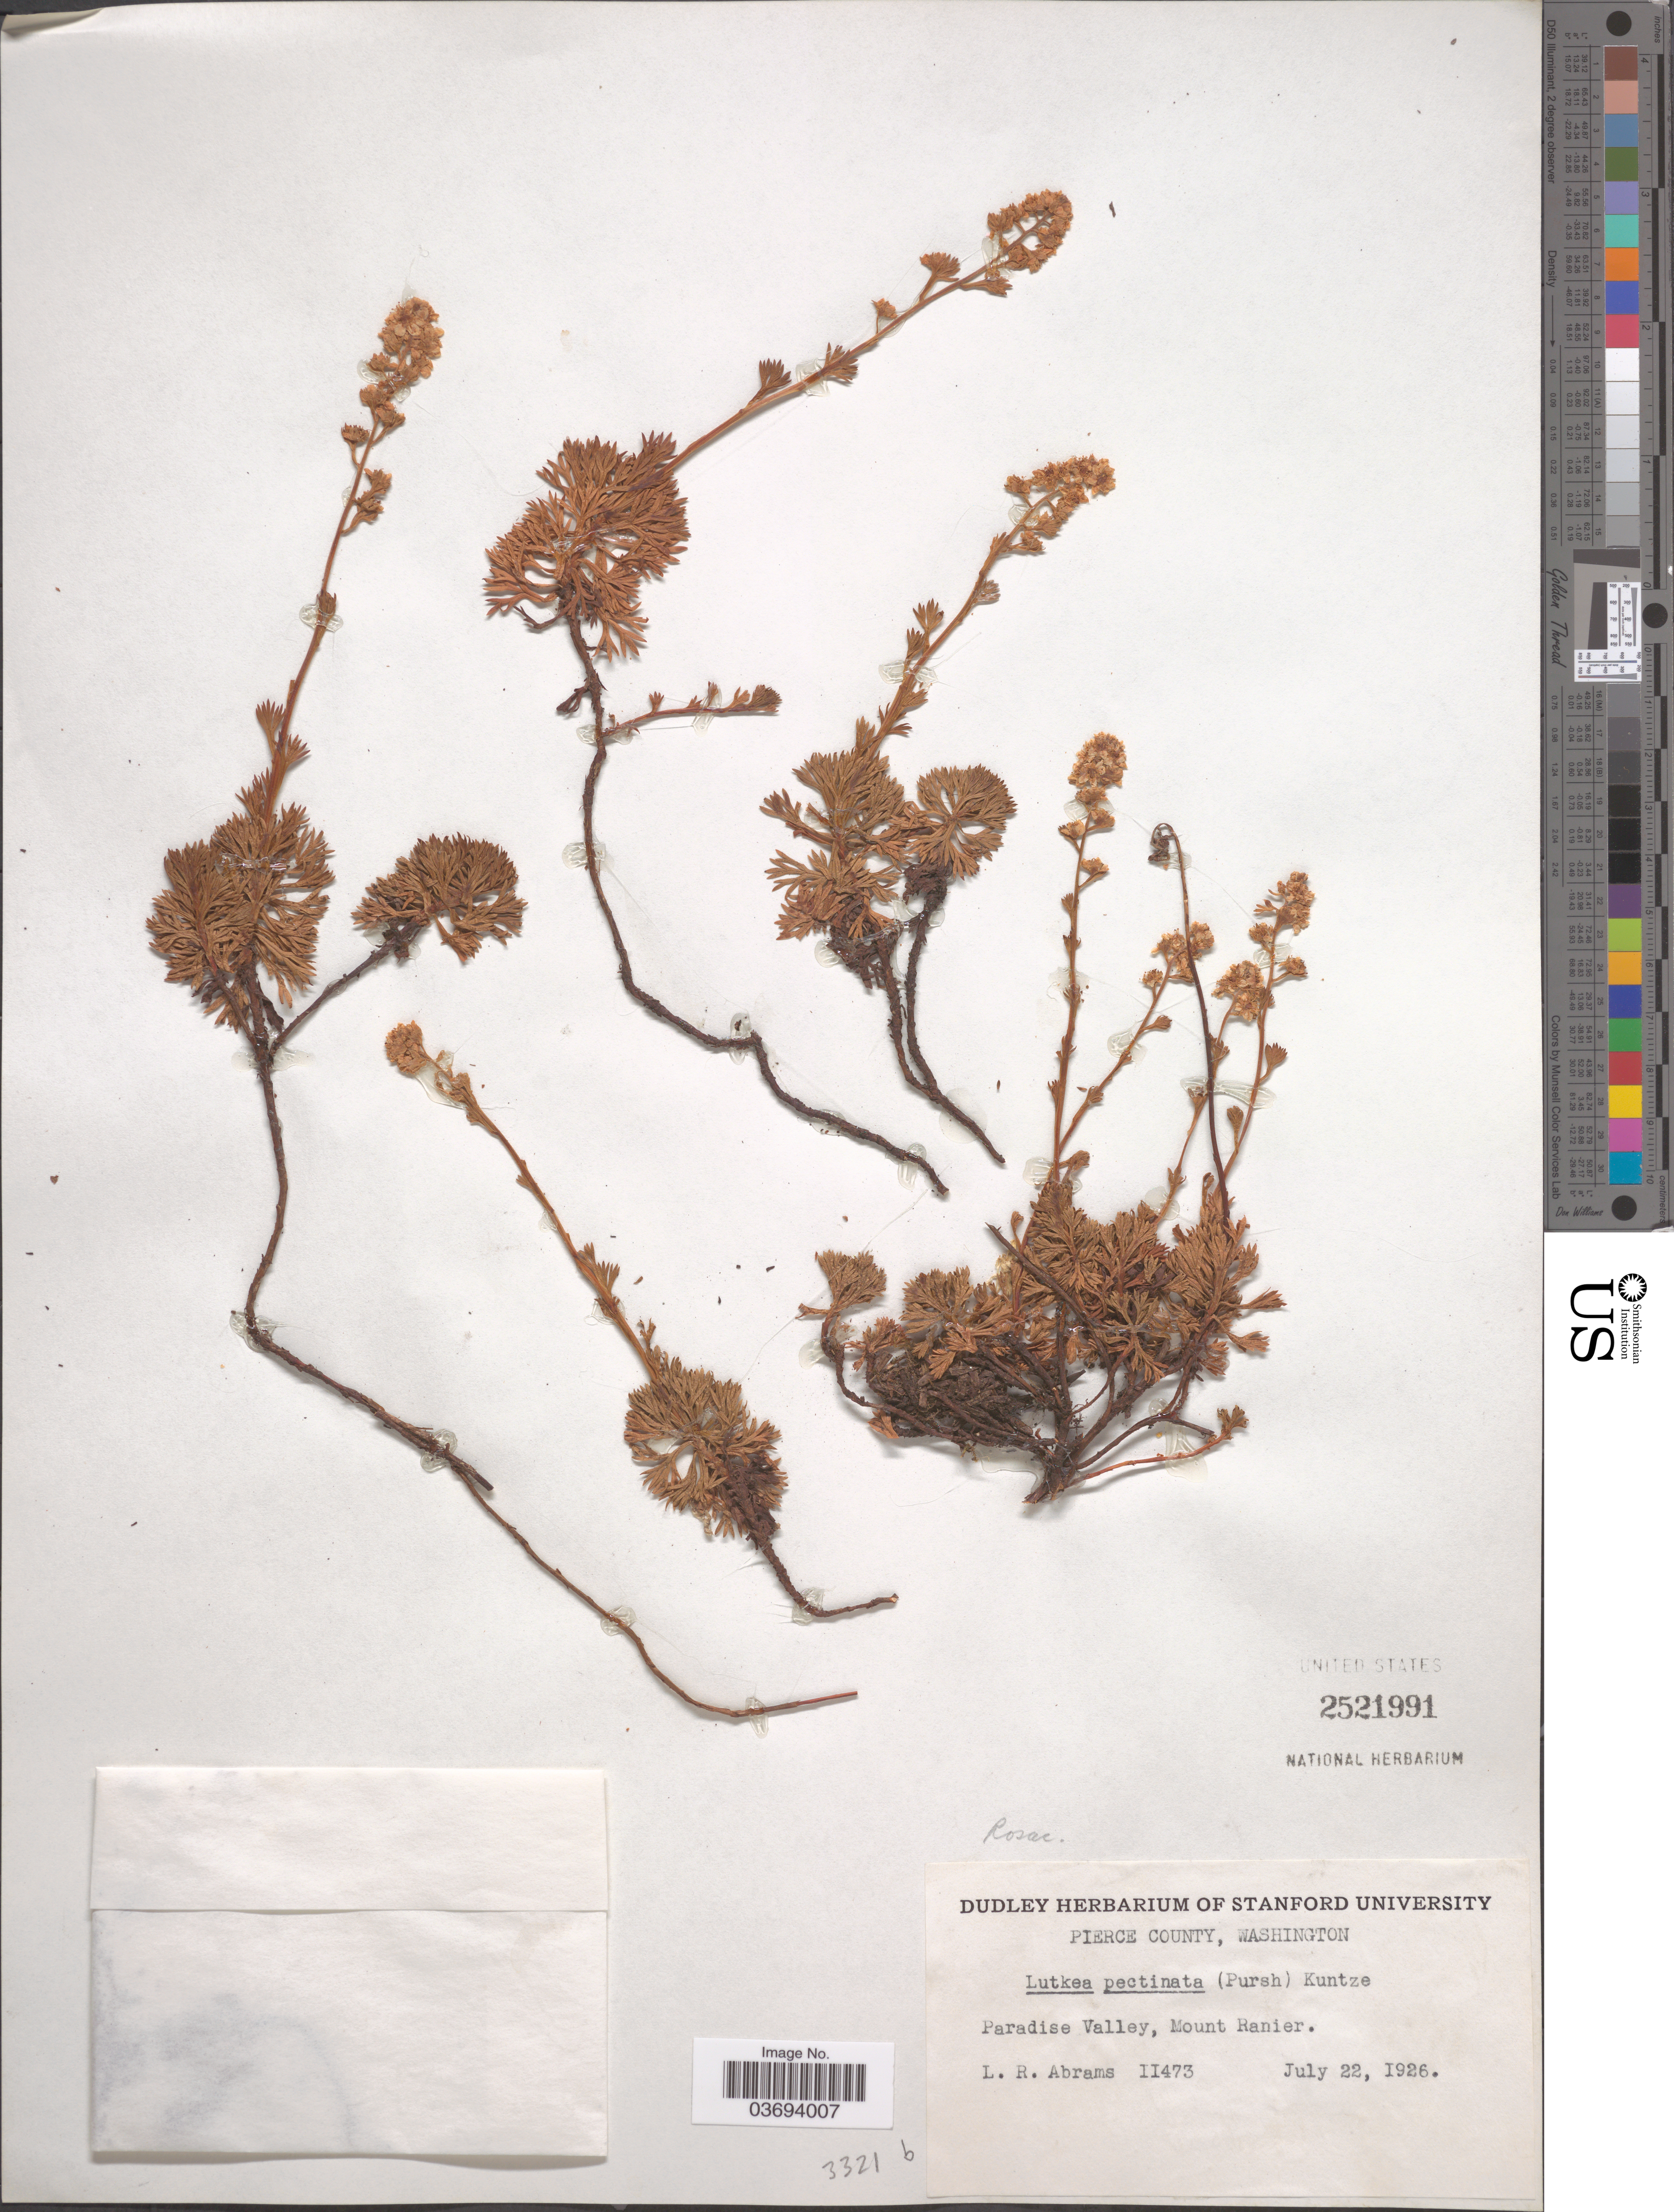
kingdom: Plantae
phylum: Tracheophyta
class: Magnoliopsida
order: Rosales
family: Rosaceae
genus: Luetkea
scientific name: Luetkea pectinata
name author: (Pursh) Kuntze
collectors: L. Abrams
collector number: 11473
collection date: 1926-07-22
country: United States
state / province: Washington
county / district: Pierce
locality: Pierce County. Paradise Valley, Mount Ranier.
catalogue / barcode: US 2521991